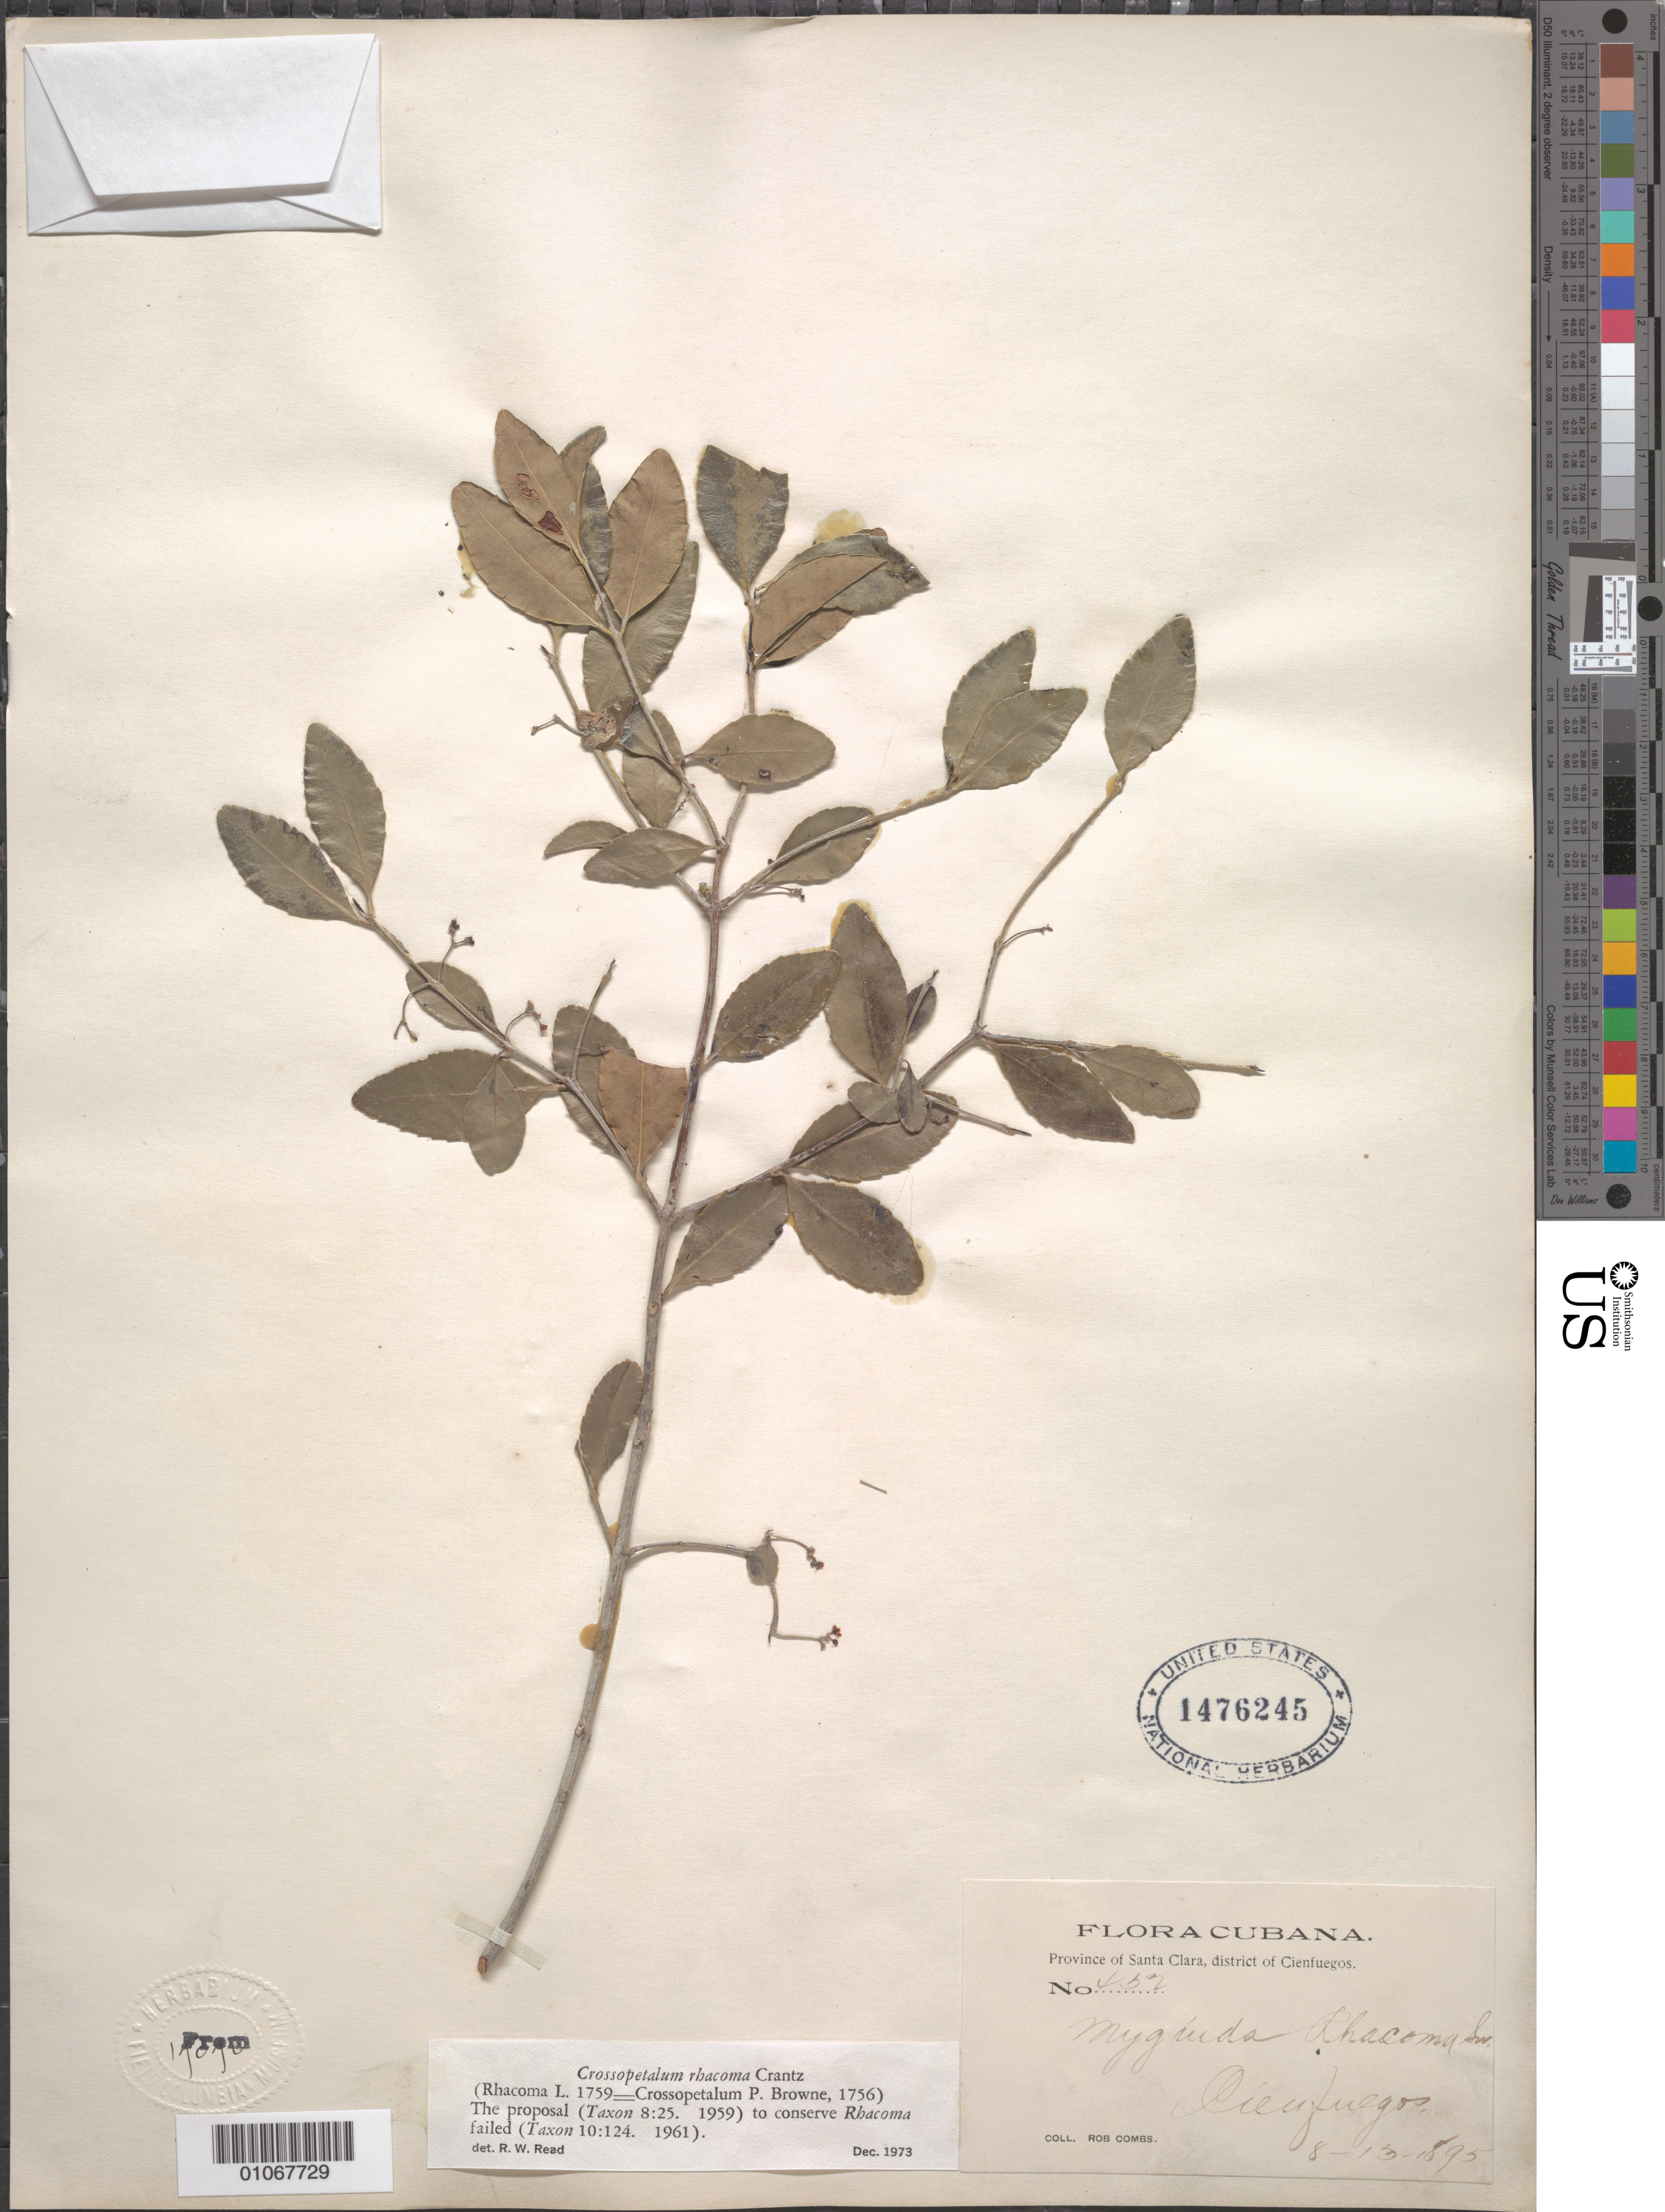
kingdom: Plantae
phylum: Tracheophyta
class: Magnoliopsida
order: Celastrales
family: Celastraceae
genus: Crossopetalum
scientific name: Crossopetalum rhacoma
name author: Crantz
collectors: R. Combs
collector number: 452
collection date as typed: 15 Aug 1895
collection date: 1895-08-15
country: Cuba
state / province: Cienfuegos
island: Cuba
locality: Cienfuegos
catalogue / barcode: US 1476245